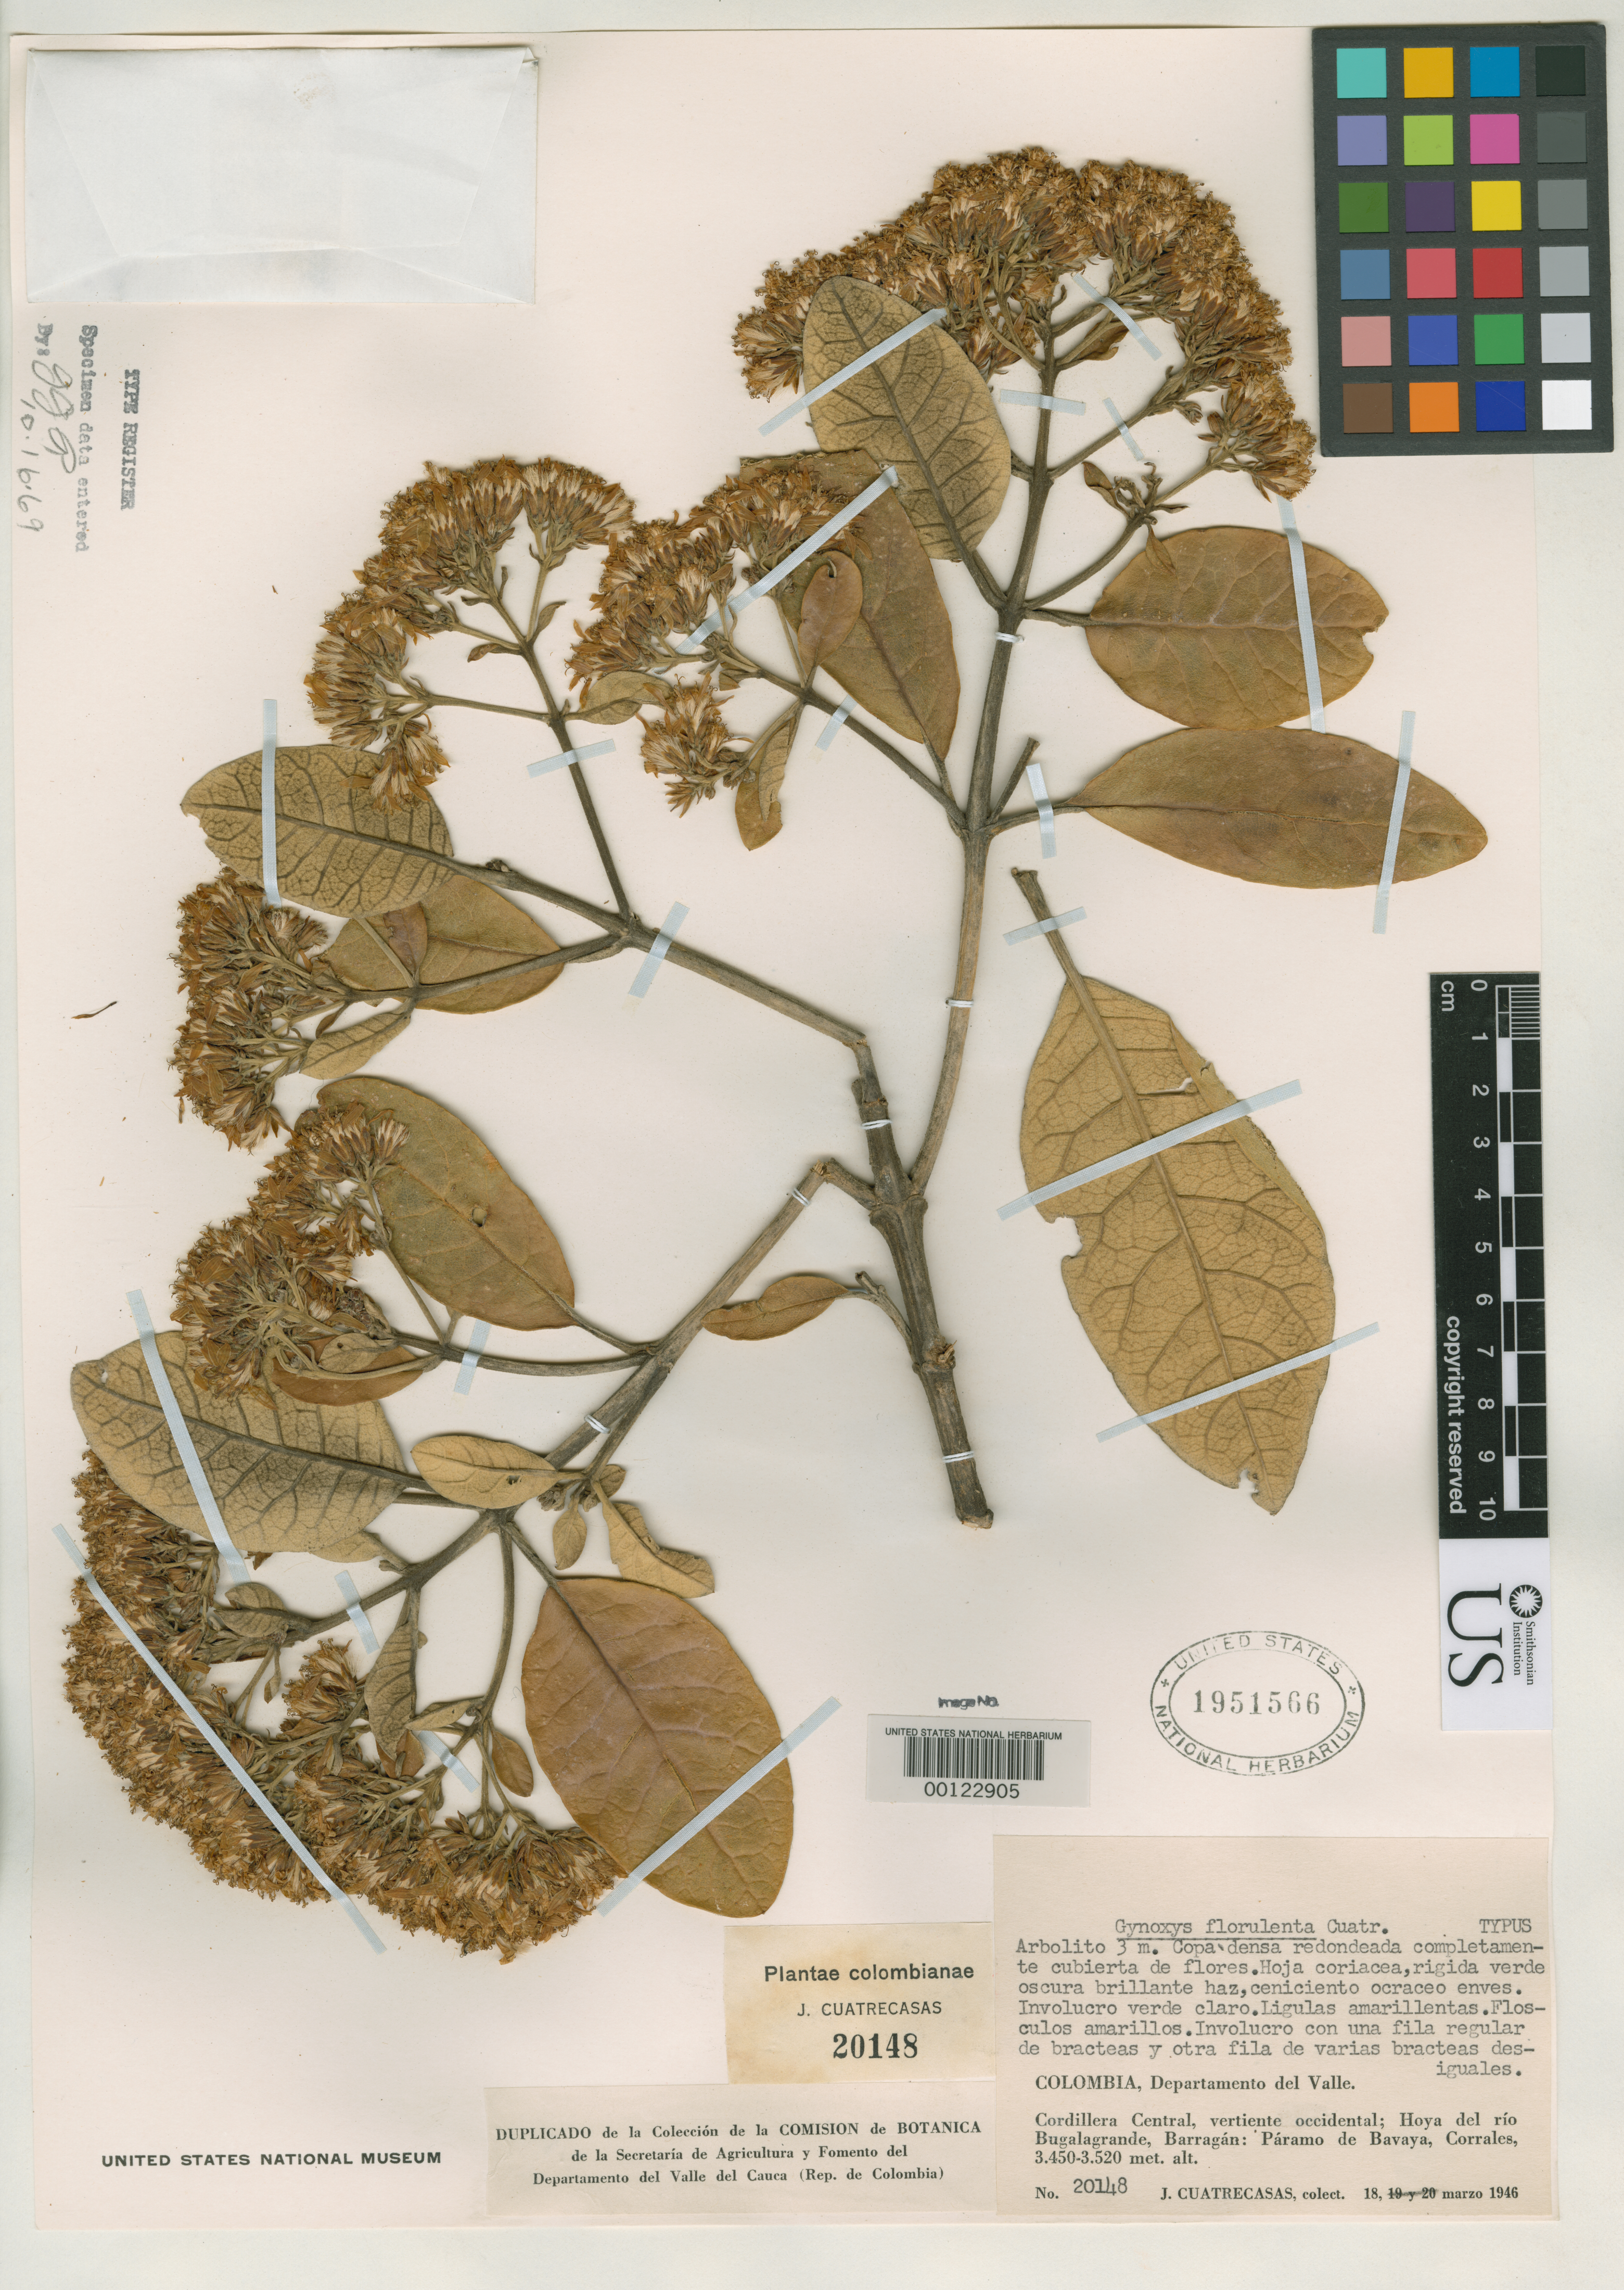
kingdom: Plantae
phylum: Tracheophyta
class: Magnoliopsida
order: Asterales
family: Asteraceae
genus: Gynoxys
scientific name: Gynoxys florulenta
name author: Cuatrec.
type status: Type Collection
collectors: J. Cuatrecasas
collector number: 20148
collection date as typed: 18 Mar 1946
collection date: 1946-03-18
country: Colombia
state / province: Valle del Cauca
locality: Hoya del Rio Bugla Grande, Barragan.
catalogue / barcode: US 1951566